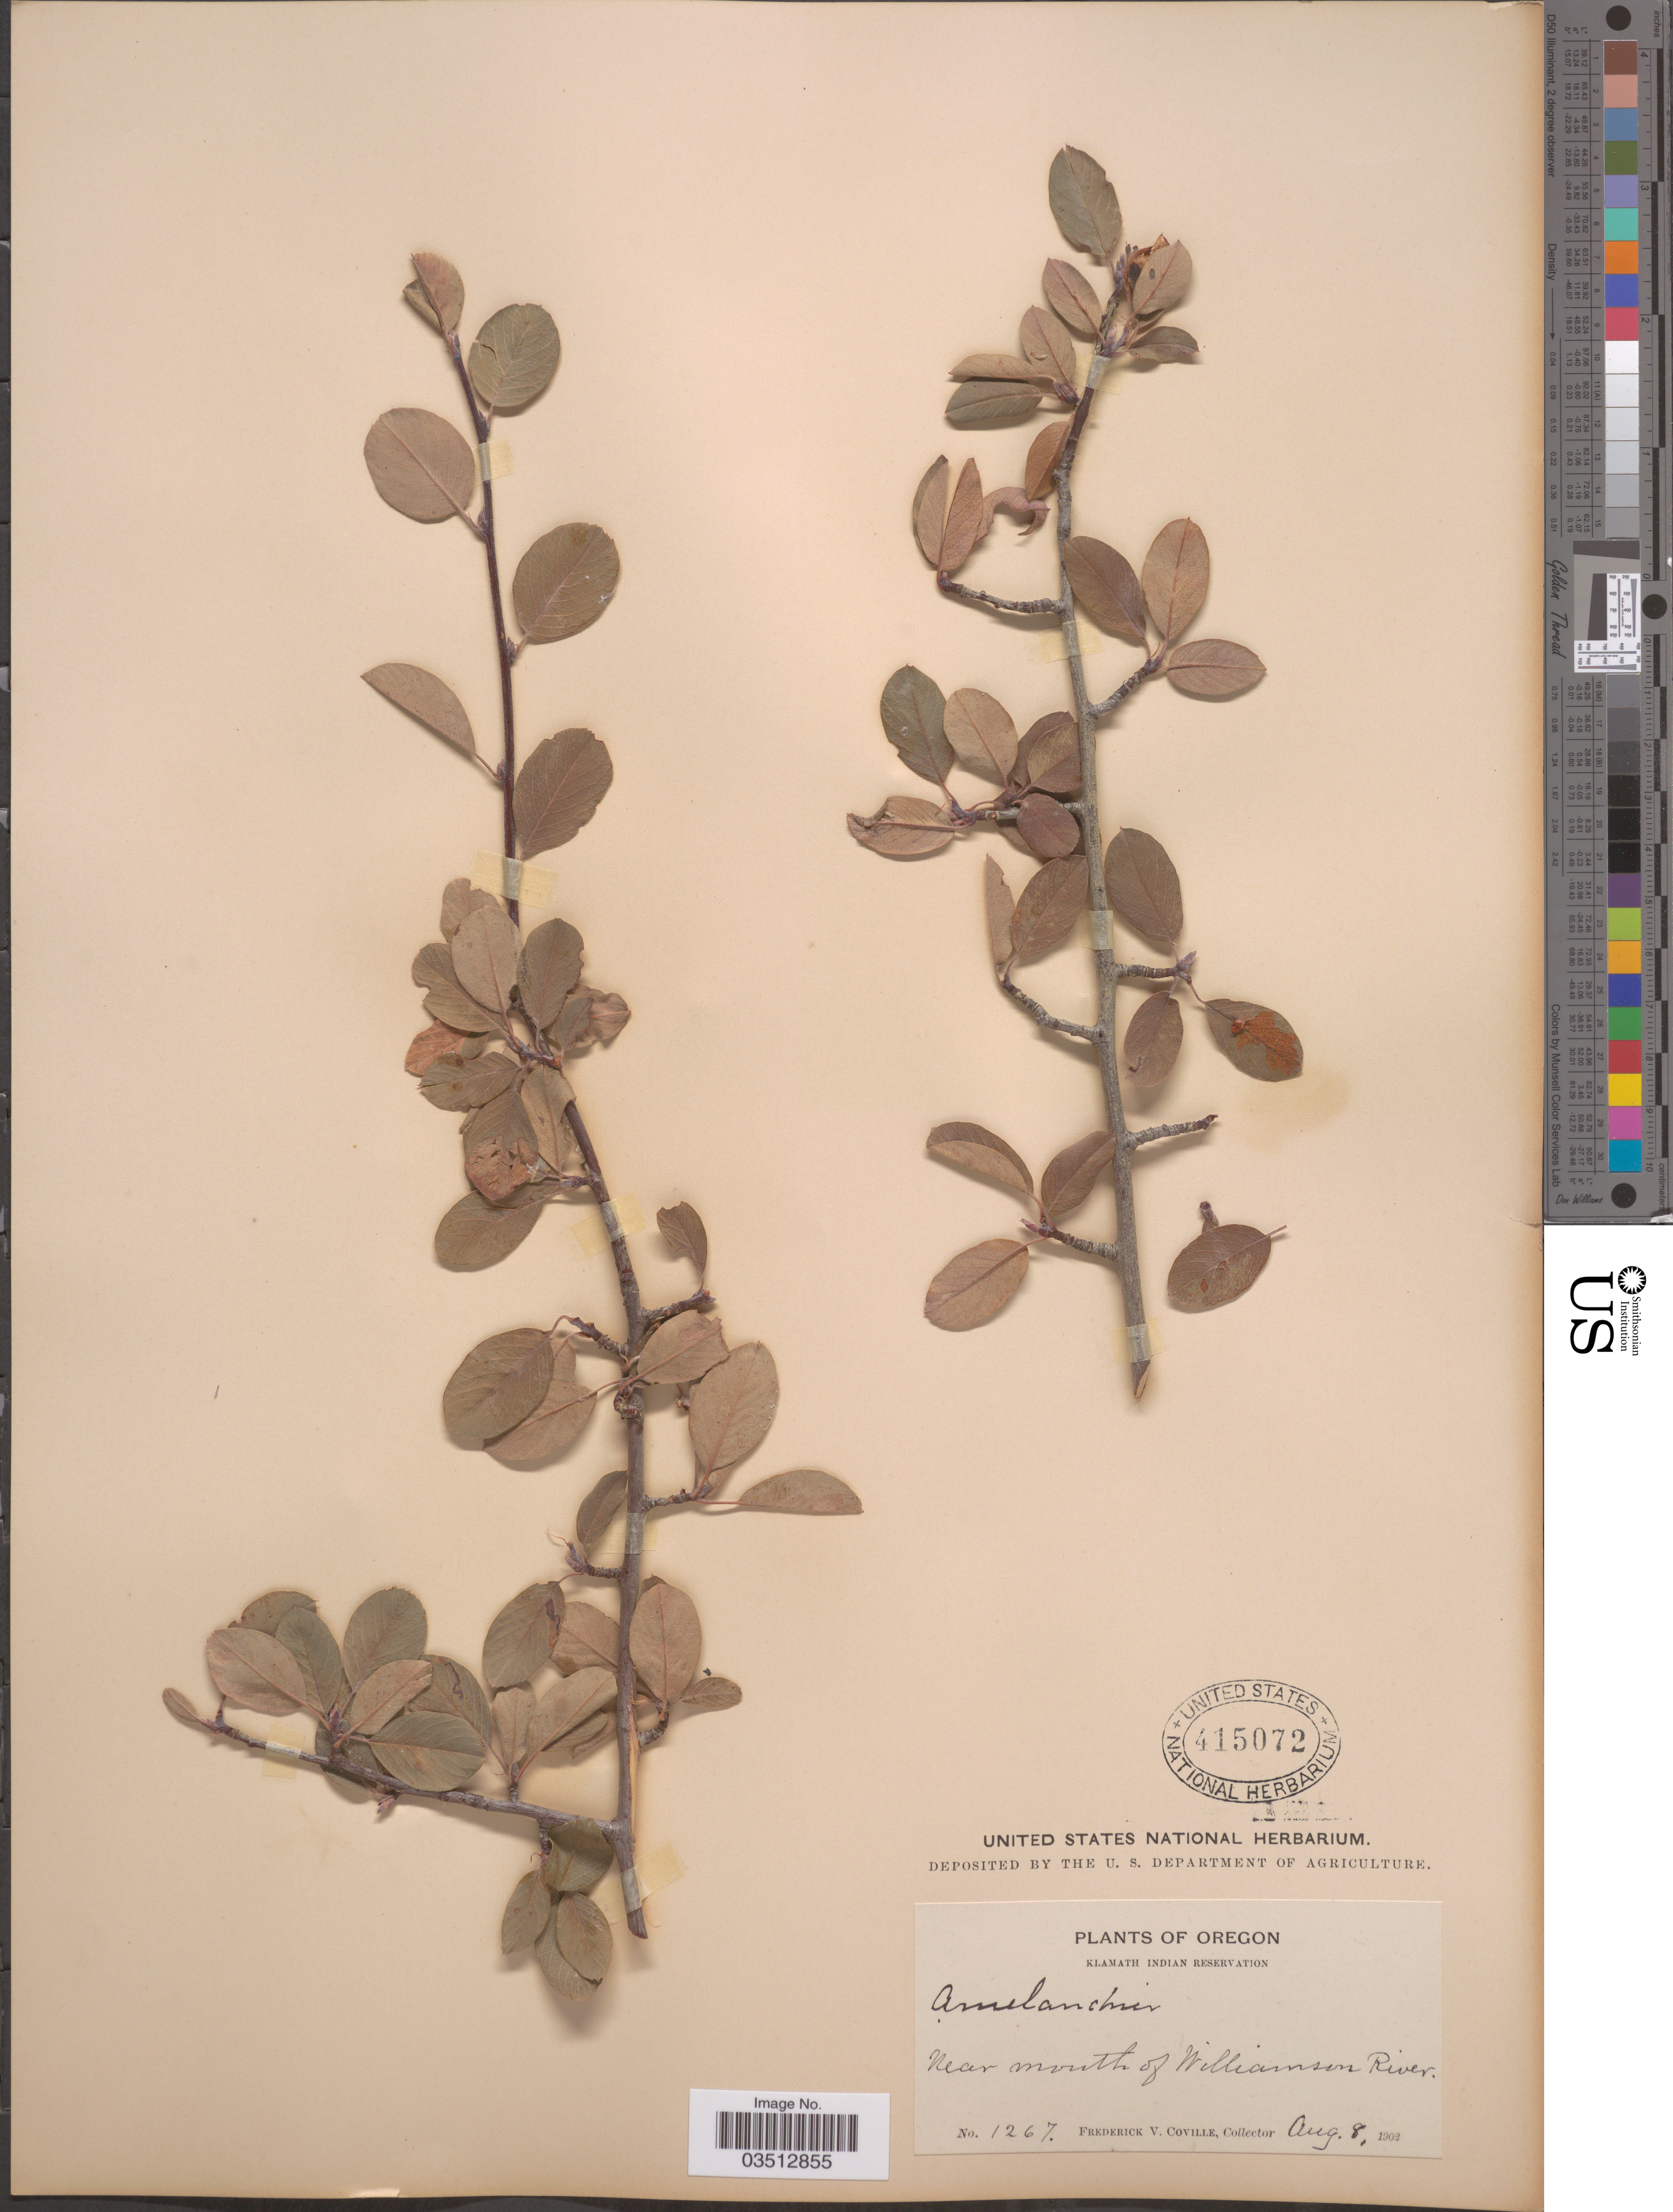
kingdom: Plantae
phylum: Tracheophyta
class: Magnoliopsida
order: Rosales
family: Rosaceae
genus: Amelanchier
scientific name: Amelanchier sp.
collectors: F. V. Coville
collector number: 1267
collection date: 1902-08-08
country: United States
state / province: Oregon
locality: Klamath Indian Reservation. Near mouth of Williamson River.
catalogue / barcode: US 415072